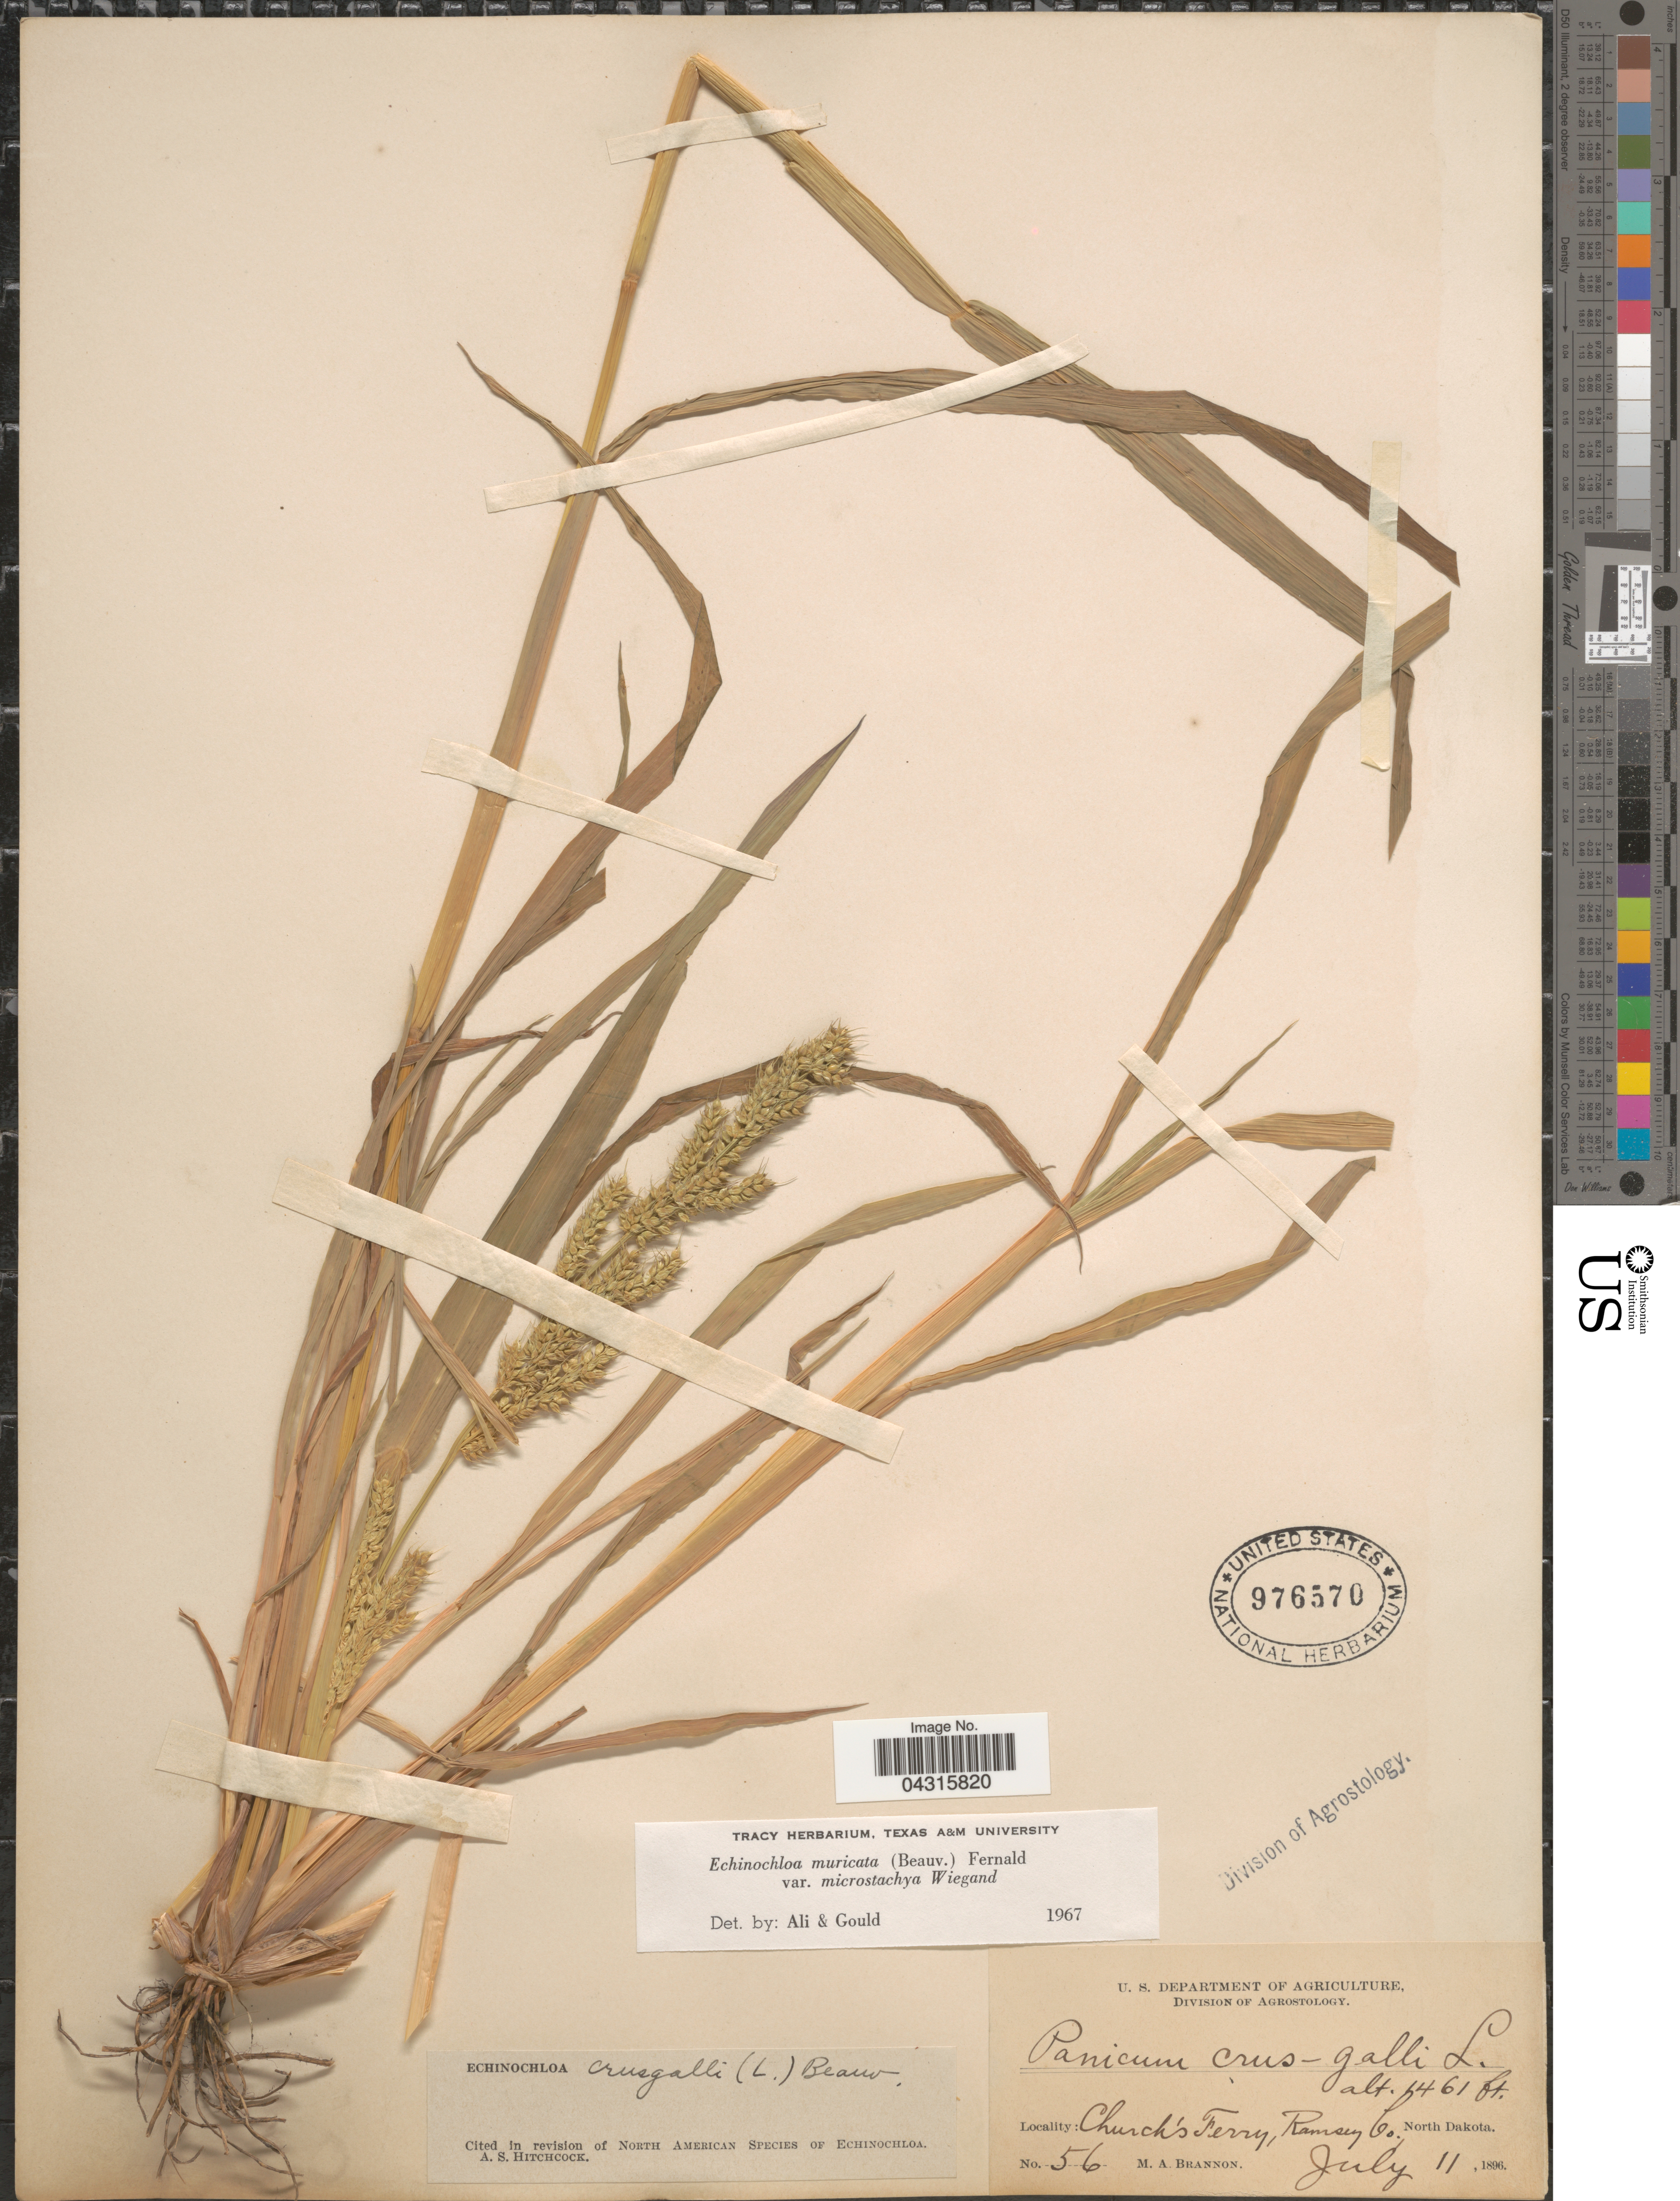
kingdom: Plantae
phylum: Tracheophyta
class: Liliopsida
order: Poales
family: Poaceae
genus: Echinochloa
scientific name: Echinochloa muricata var. microstachya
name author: Wiegand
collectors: M. Brannon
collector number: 56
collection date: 1896-07-11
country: United States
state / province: North Dakota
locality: Church's Ferry, Ramsey Co.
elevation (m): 445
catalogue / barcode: US 976570